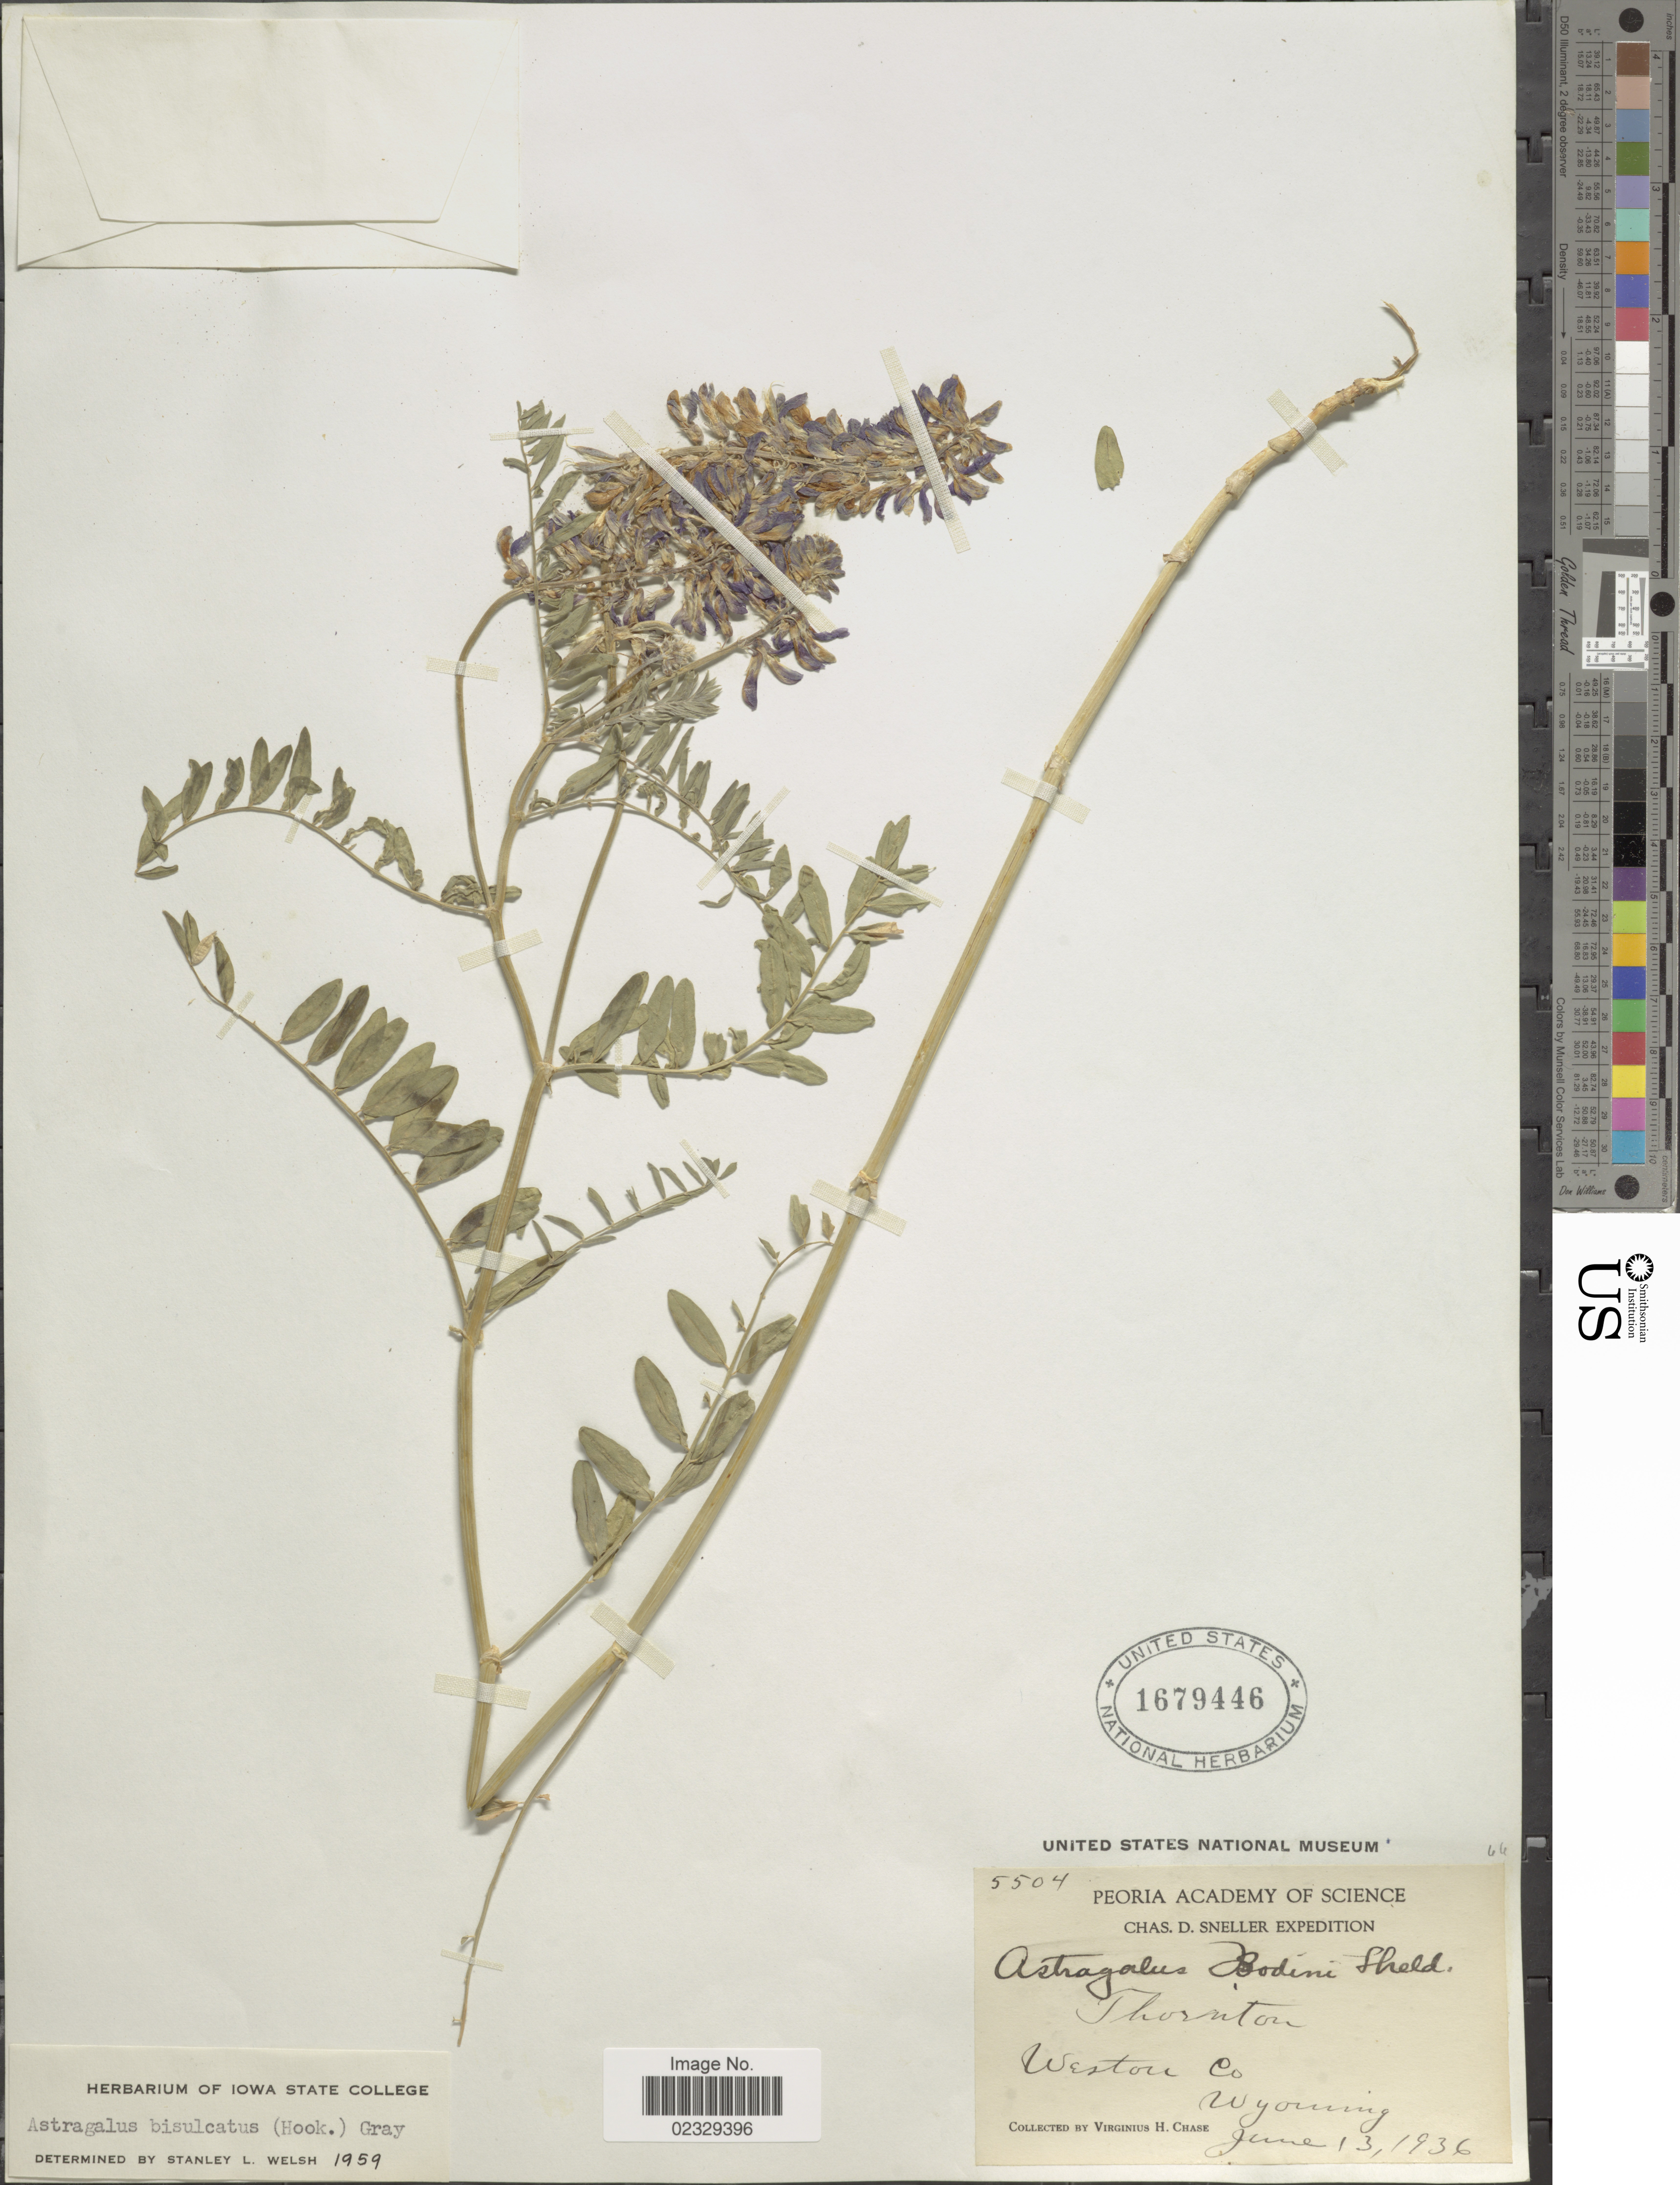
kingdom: Plantae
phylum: Tracheophyta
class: Magnoliopsida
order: Fabales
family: Fabaceae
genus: Astragalus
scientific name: Astragalus bisulcatus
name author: (Hook.) A. Gray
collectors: V. H. Chase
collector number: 5504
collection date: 1936-06-13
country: United States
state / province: Wyoming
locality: Weston Co, Thornton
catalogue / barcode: US 1679446